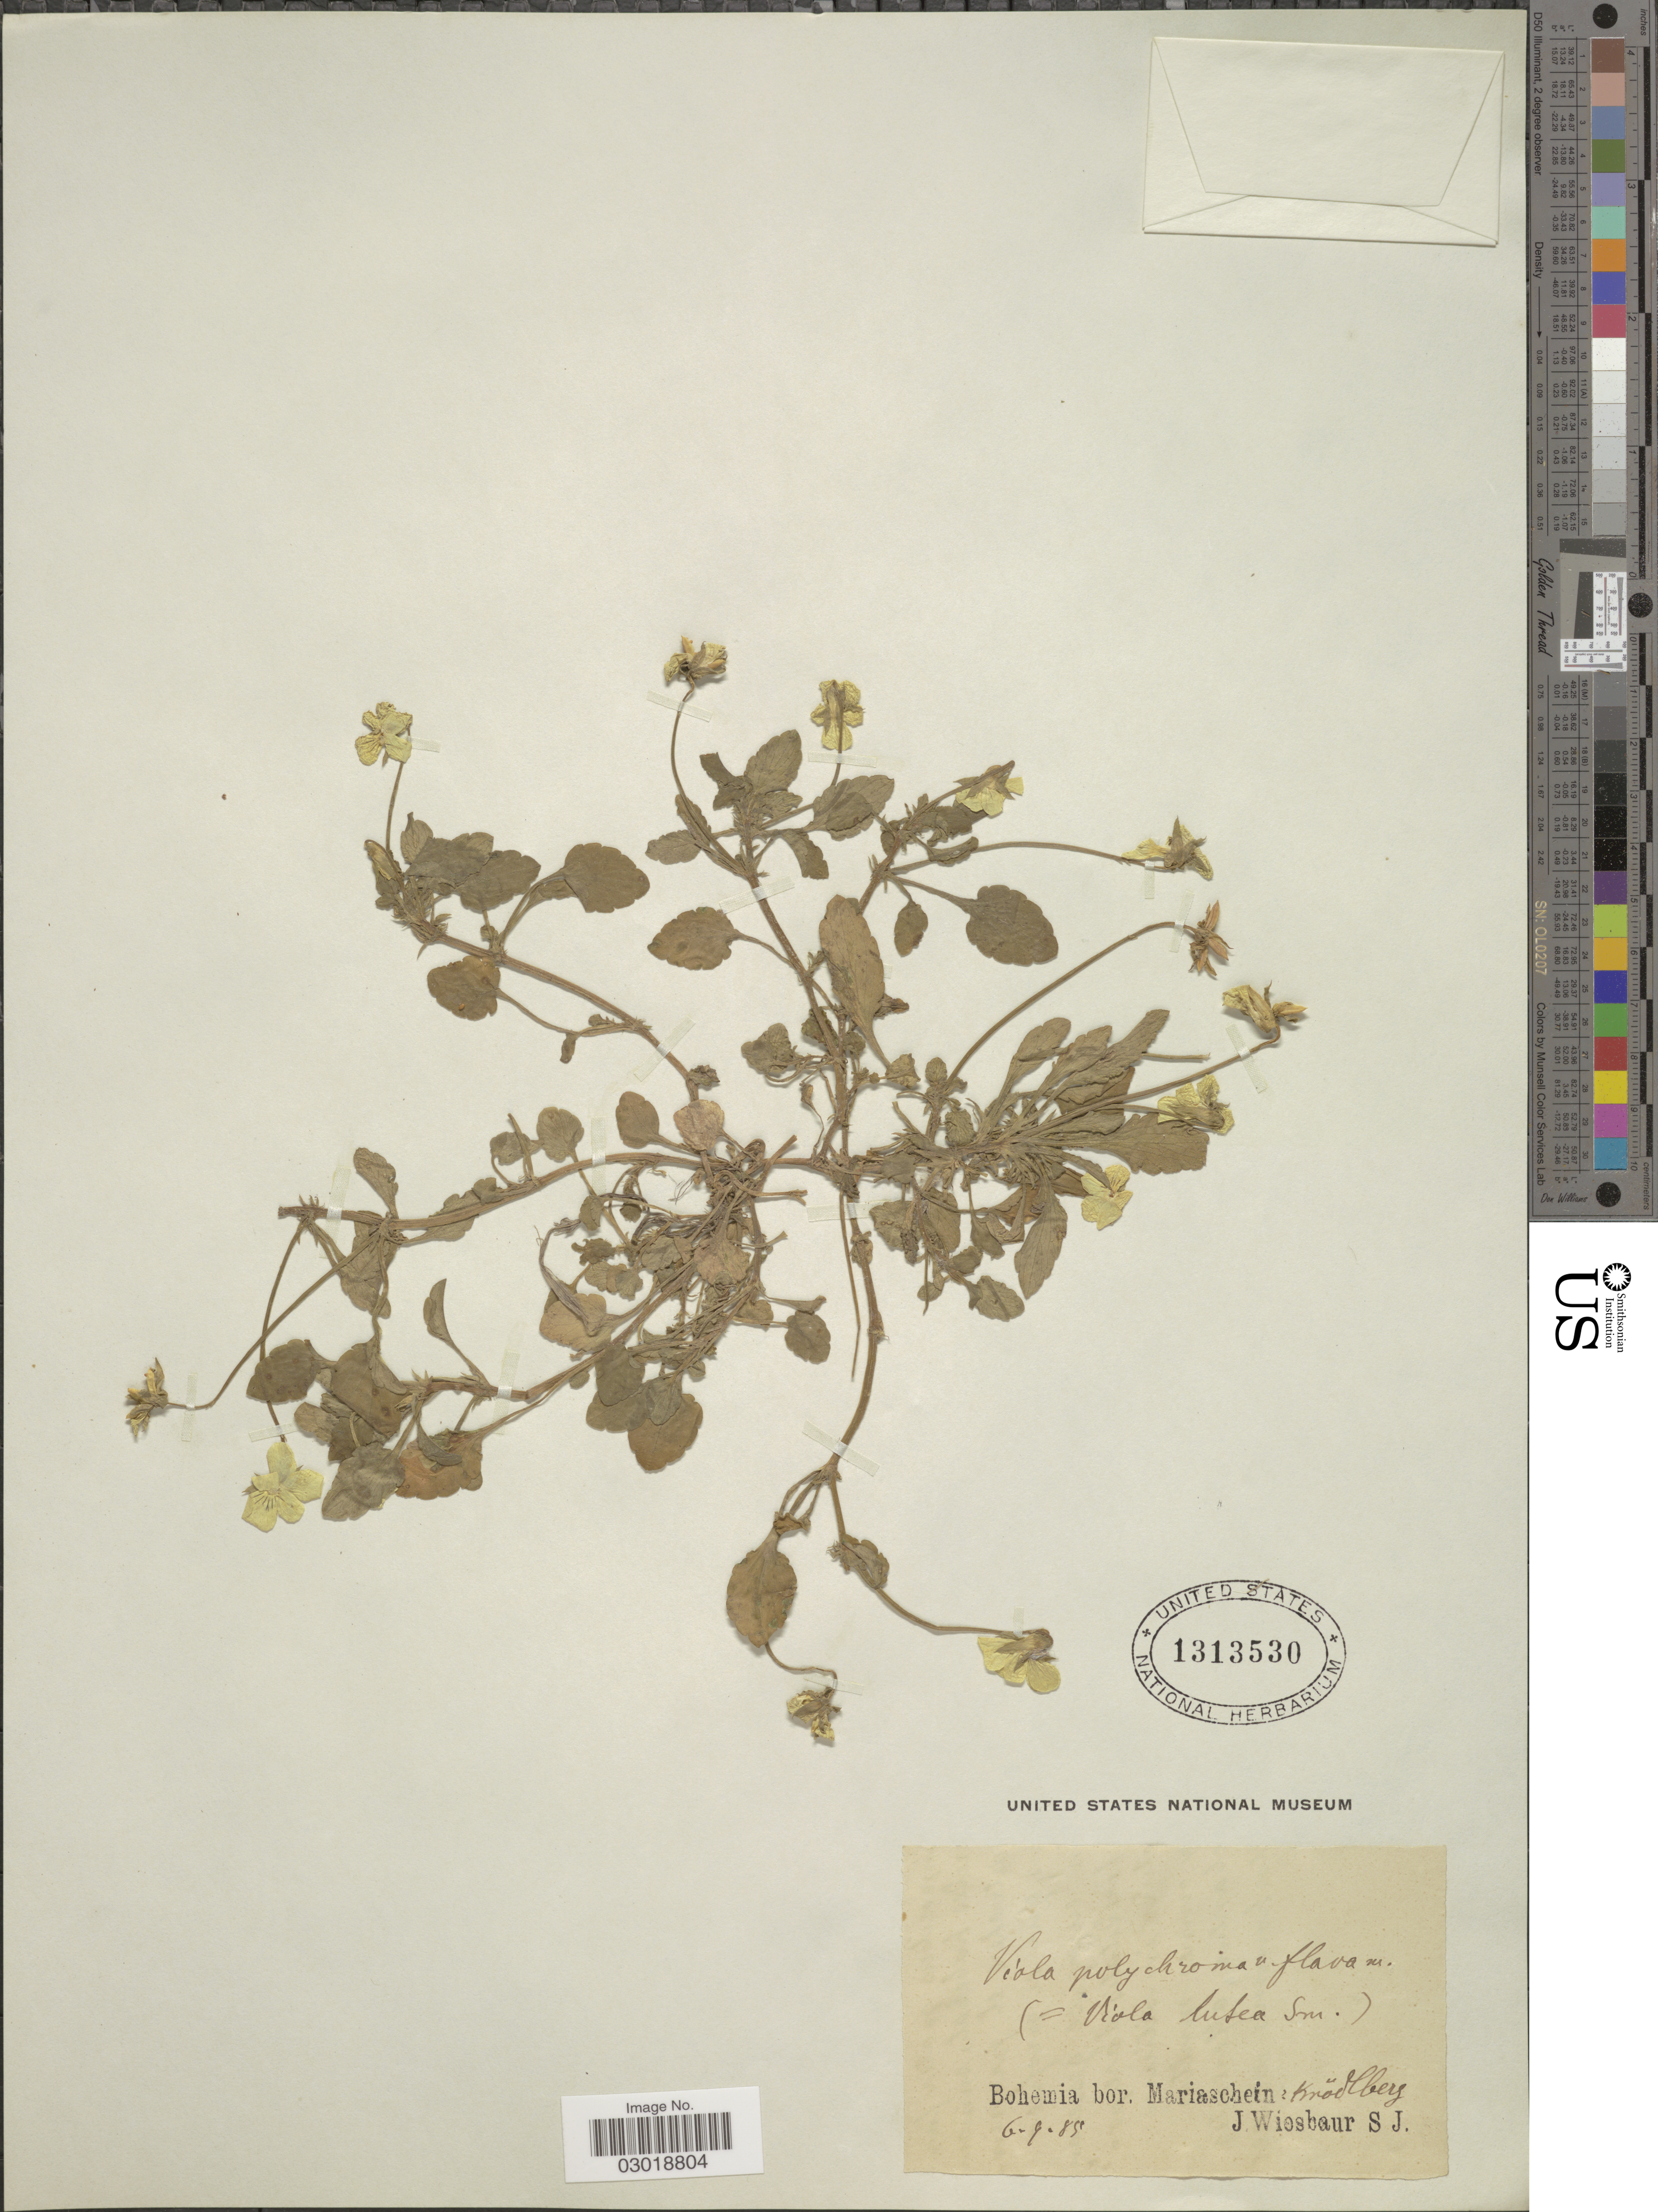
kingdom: Plantae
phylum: Tracheophyta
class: Magnoliopsida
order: Malpighiales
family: Violaceae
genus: Viola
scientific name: Viola polychroma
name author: A. Kern.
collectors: J. Wiesbaur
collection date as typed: Transcribed d/m/y: 6/9/85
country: Czechia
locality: Bohemia bor. Mariaschein: Krodlberg.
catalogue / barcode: US 1313530